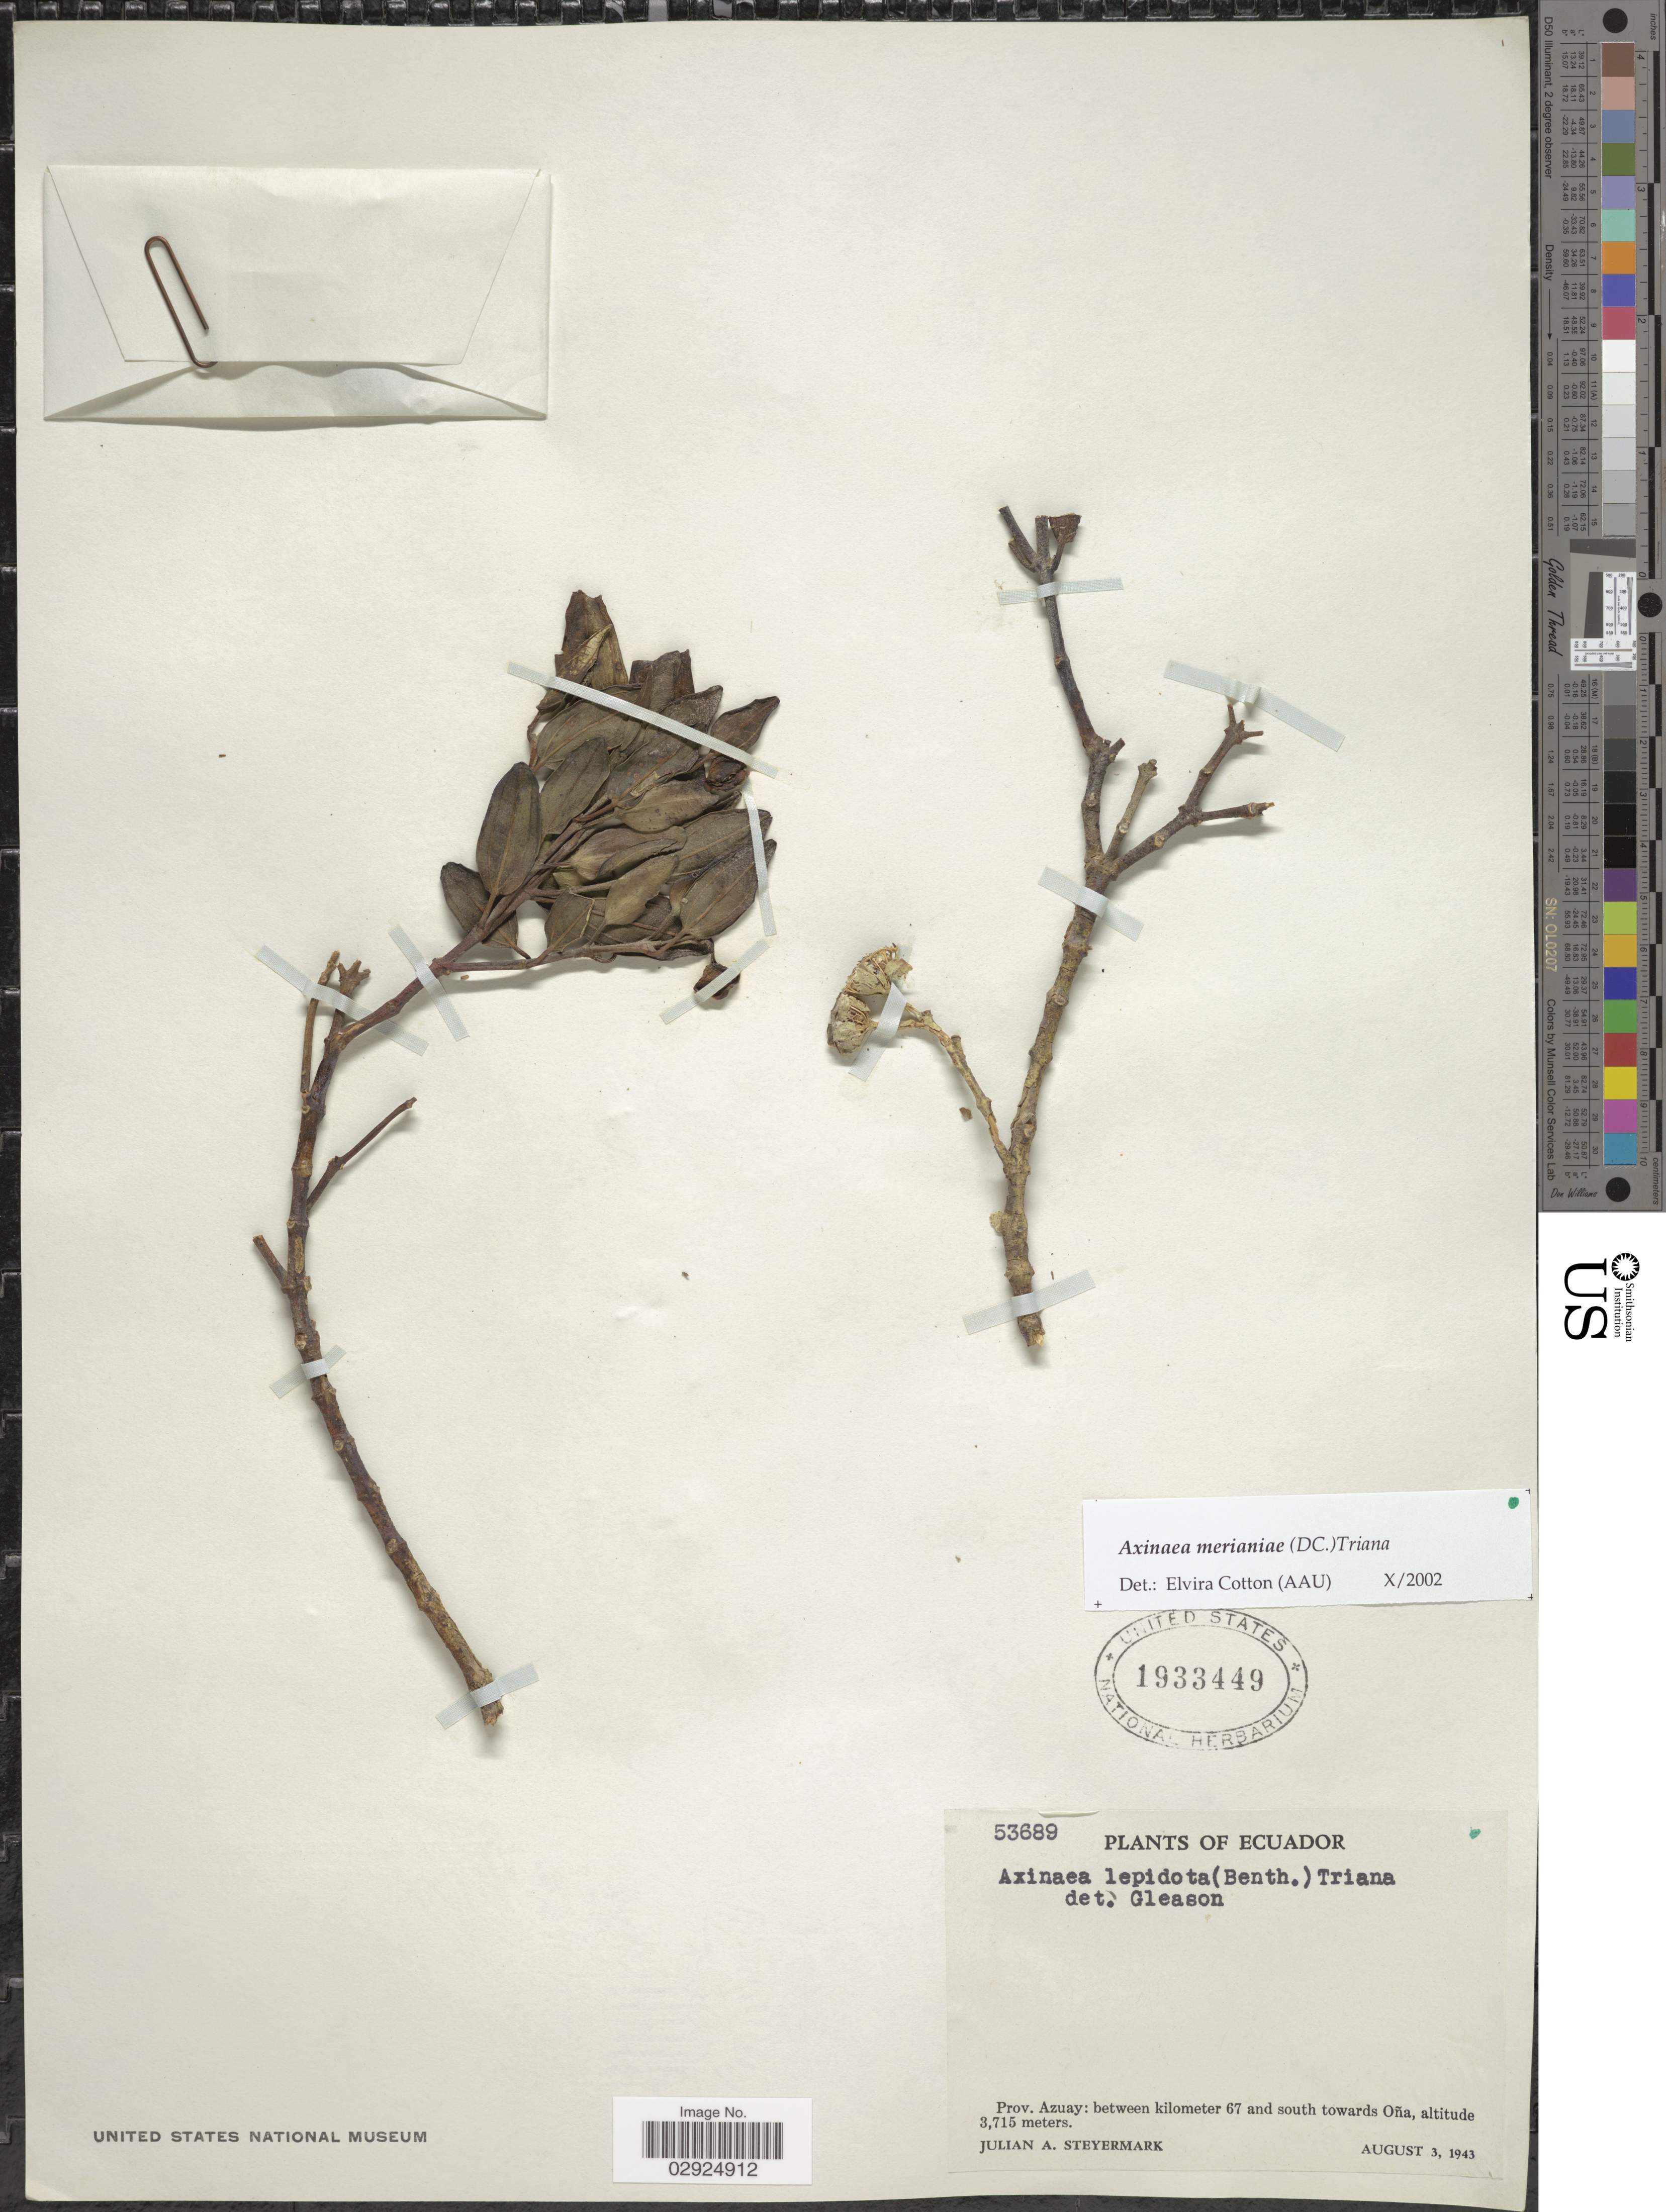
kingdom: Plantae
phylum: Tracheophyta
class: Magnoliopsida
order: Myrtales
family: Melastomataceae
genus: Axinaea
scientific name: Axinaea merianiae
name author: (DC.) Triana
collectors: J. Steyermark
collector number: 53689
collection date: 1943-08-03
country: Ecuador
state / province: Azuay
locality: Prov. Azuay: between kilometer 67 and south towards Oña.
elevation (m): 3715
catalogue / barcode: US 1933449